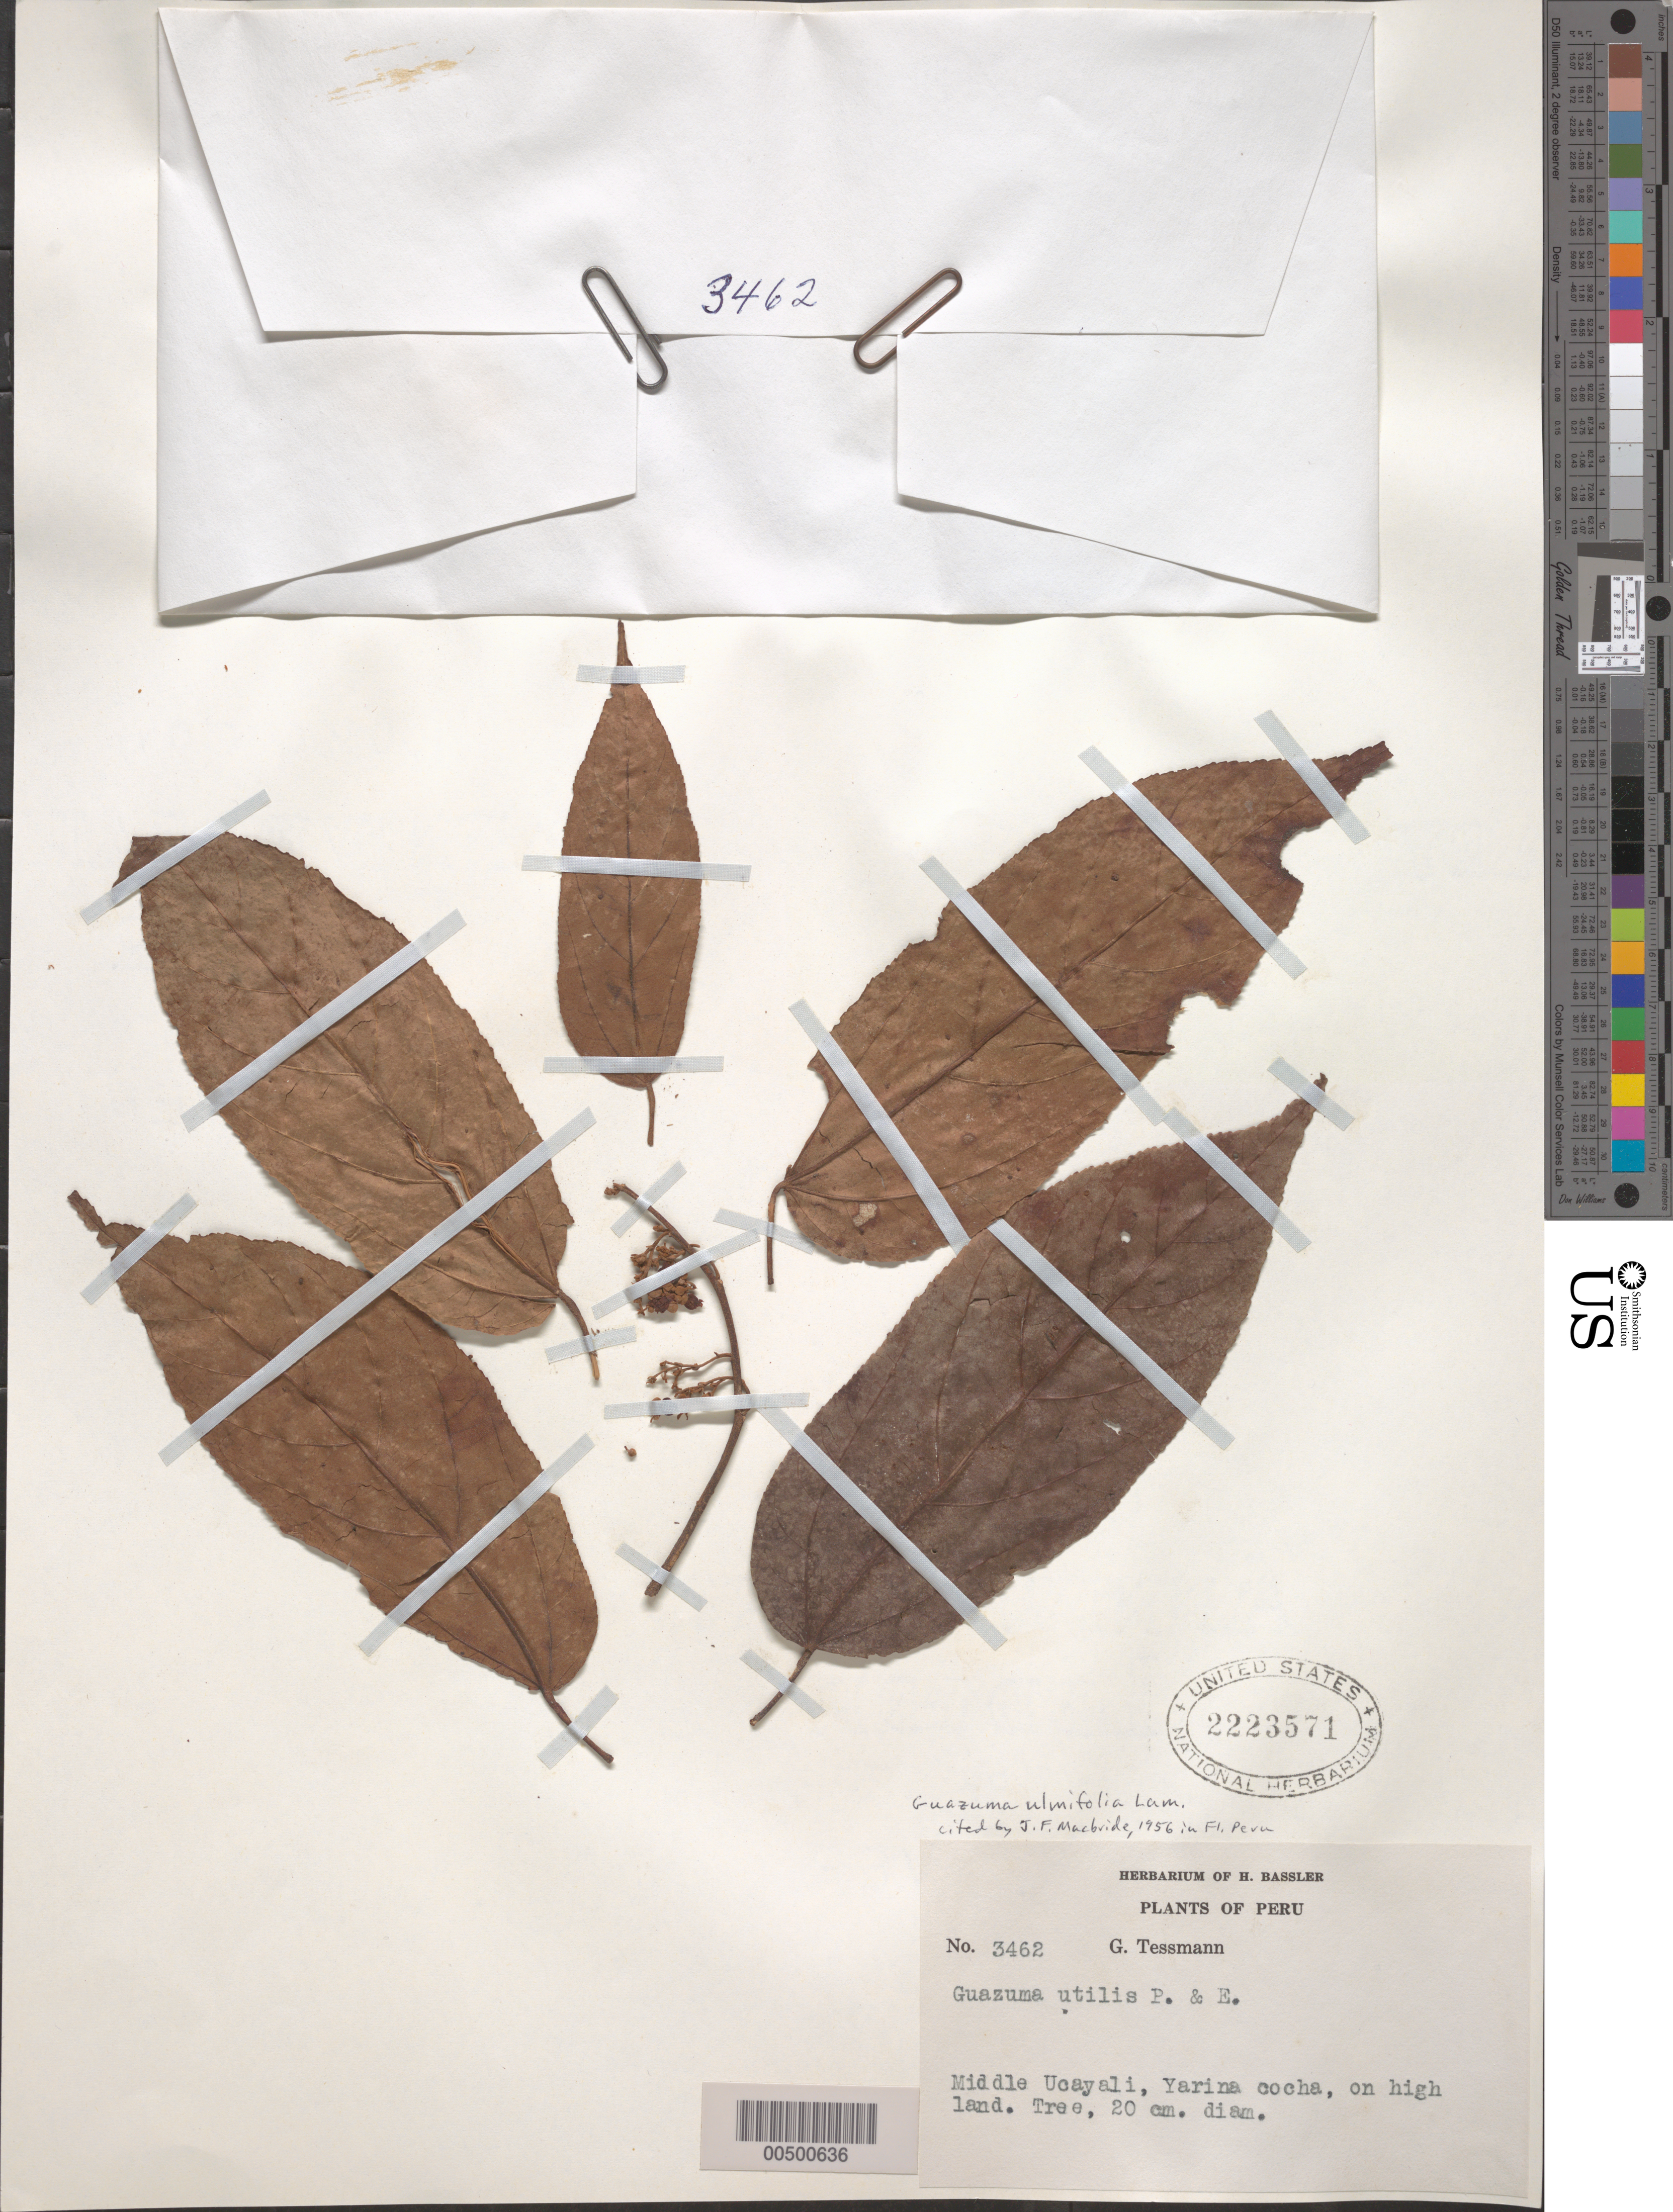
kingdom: Plantae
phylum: Tracheophyta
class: Magnoliopsida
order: Malvales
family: Malvaceae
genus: Guazuma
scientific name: Guazuma ulmifolia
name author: Lam.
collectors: G. Tessmann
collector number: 3462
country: Peru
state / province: Ucayali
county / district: Coronel Portillo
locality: Middle Ucay, Yarina Cocha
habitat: on high land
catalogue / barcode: US 2223571